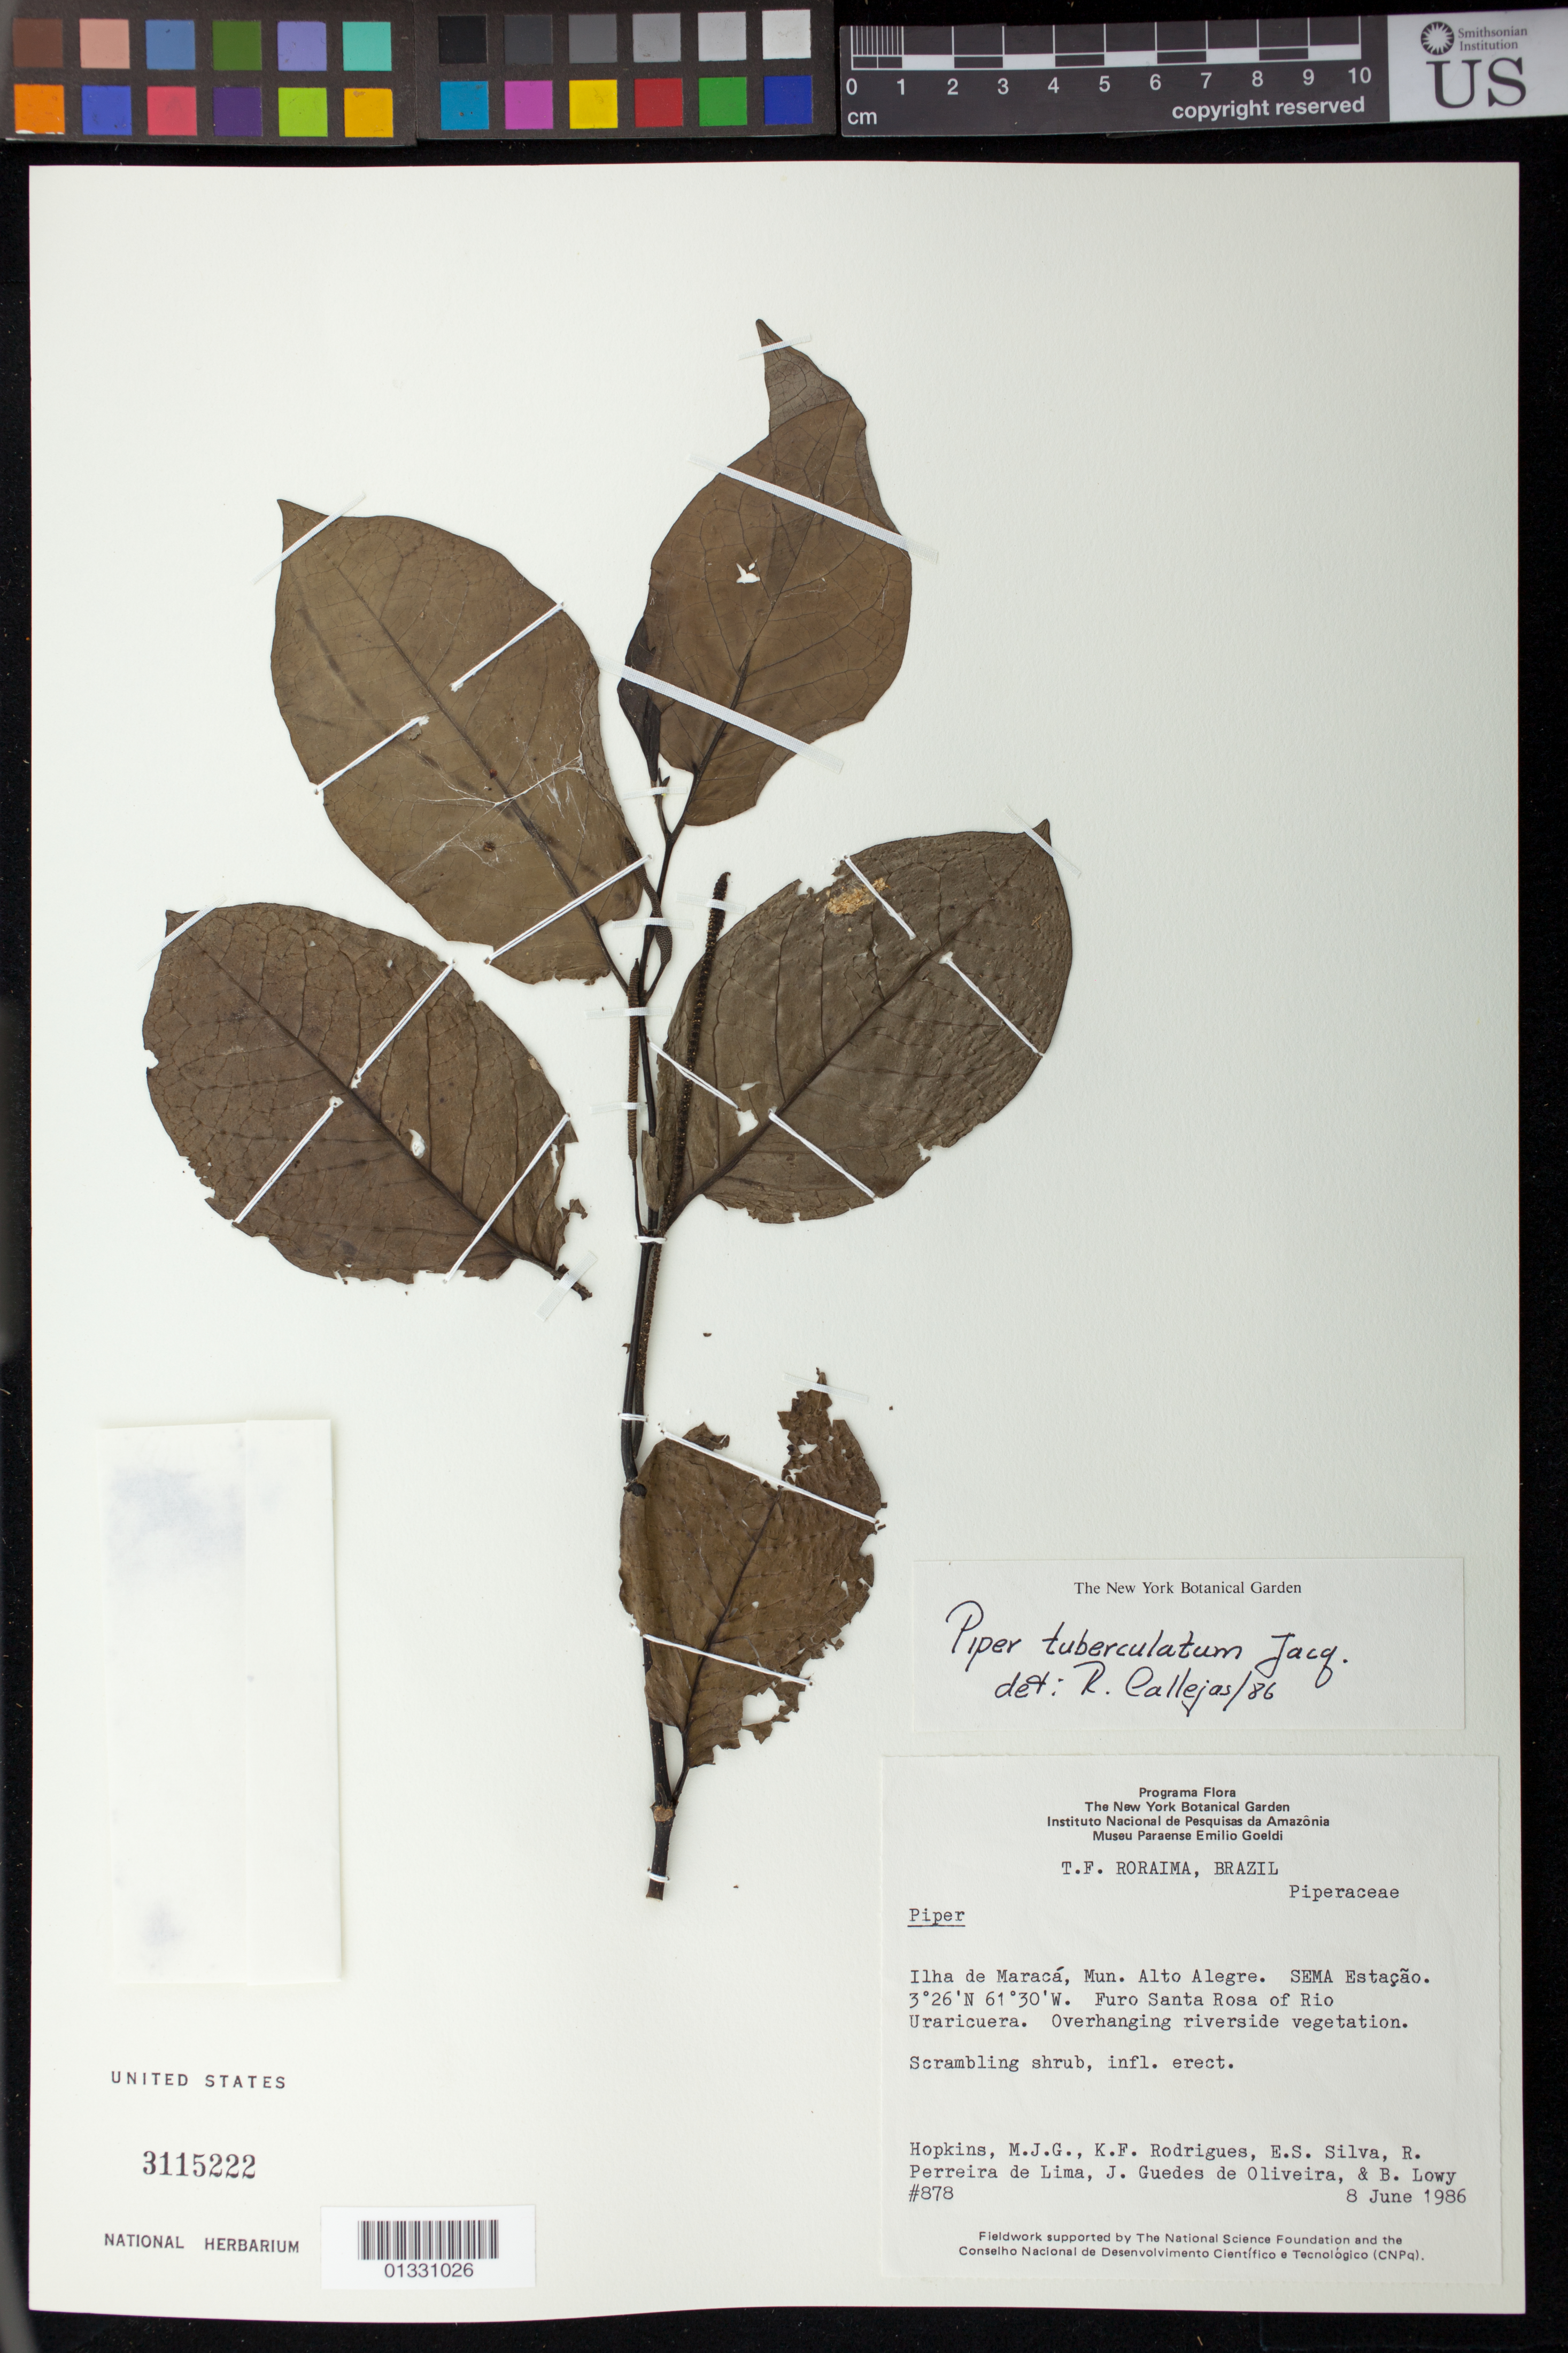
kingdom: Plantae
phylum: Tracheophyta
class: Magnoliopsida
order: Piperales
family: Piperaceae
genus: Piper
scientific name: Piper tuberculatum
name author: Jacq.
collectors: M. J. G. Hopkins, K. F. Rodrigues, E. S. Silva, R. P. Lima, J. Oliveira & B. Lowy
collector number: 878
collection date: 1986-06-09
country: Brazil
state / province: Roraima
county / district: Alto Alegre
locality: Ilha de Maracá. SEMA Estação. Furo Santa Rosa of Rio Uraricuera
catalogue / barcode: US 3115222